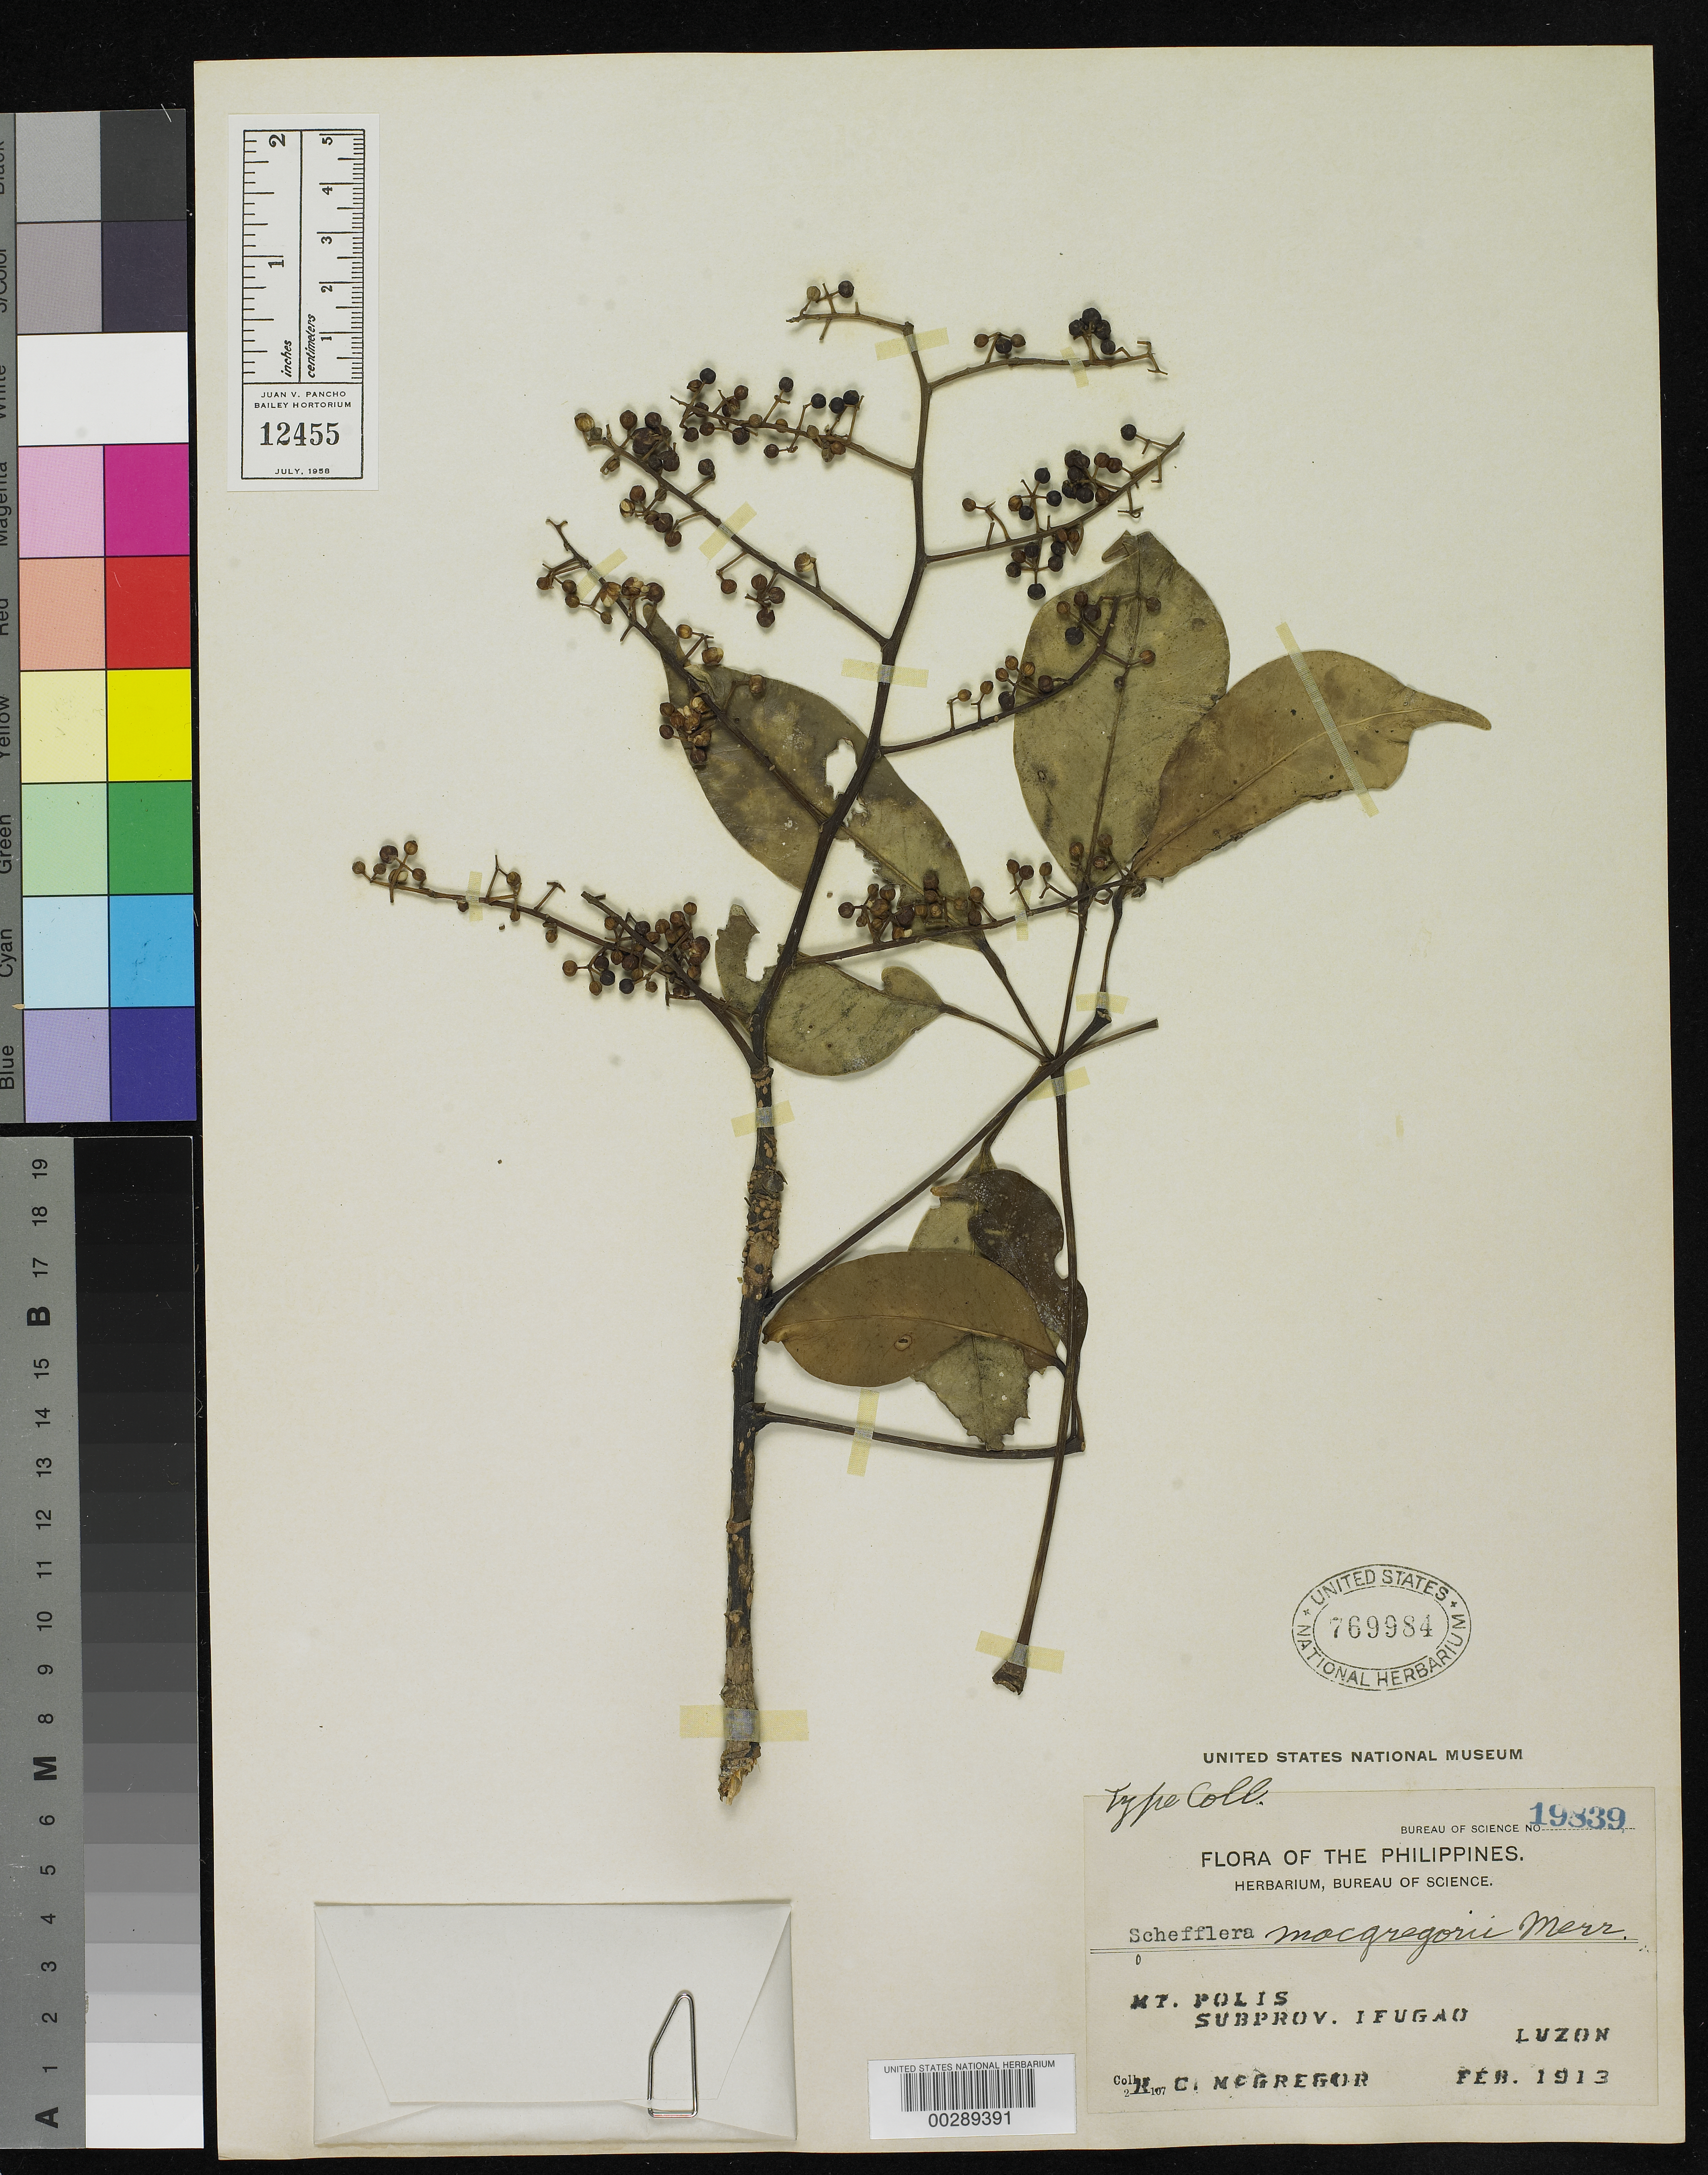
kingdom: Plantae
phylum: Tracheophyta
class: Magnoliopsida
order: Apiales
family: Araliaceae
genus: Schefflera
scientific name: Schefflera macgregorii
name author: Merr.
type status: Isotype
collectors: R. C. McGregor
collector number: Bur. Sci. 19839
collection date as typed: Feb 1913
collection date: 1913-02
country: Philippines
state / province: Cordillera (Administrative Region)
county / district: Ifugao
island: Luzon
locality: Mt. Polis.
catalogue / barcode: US 769984